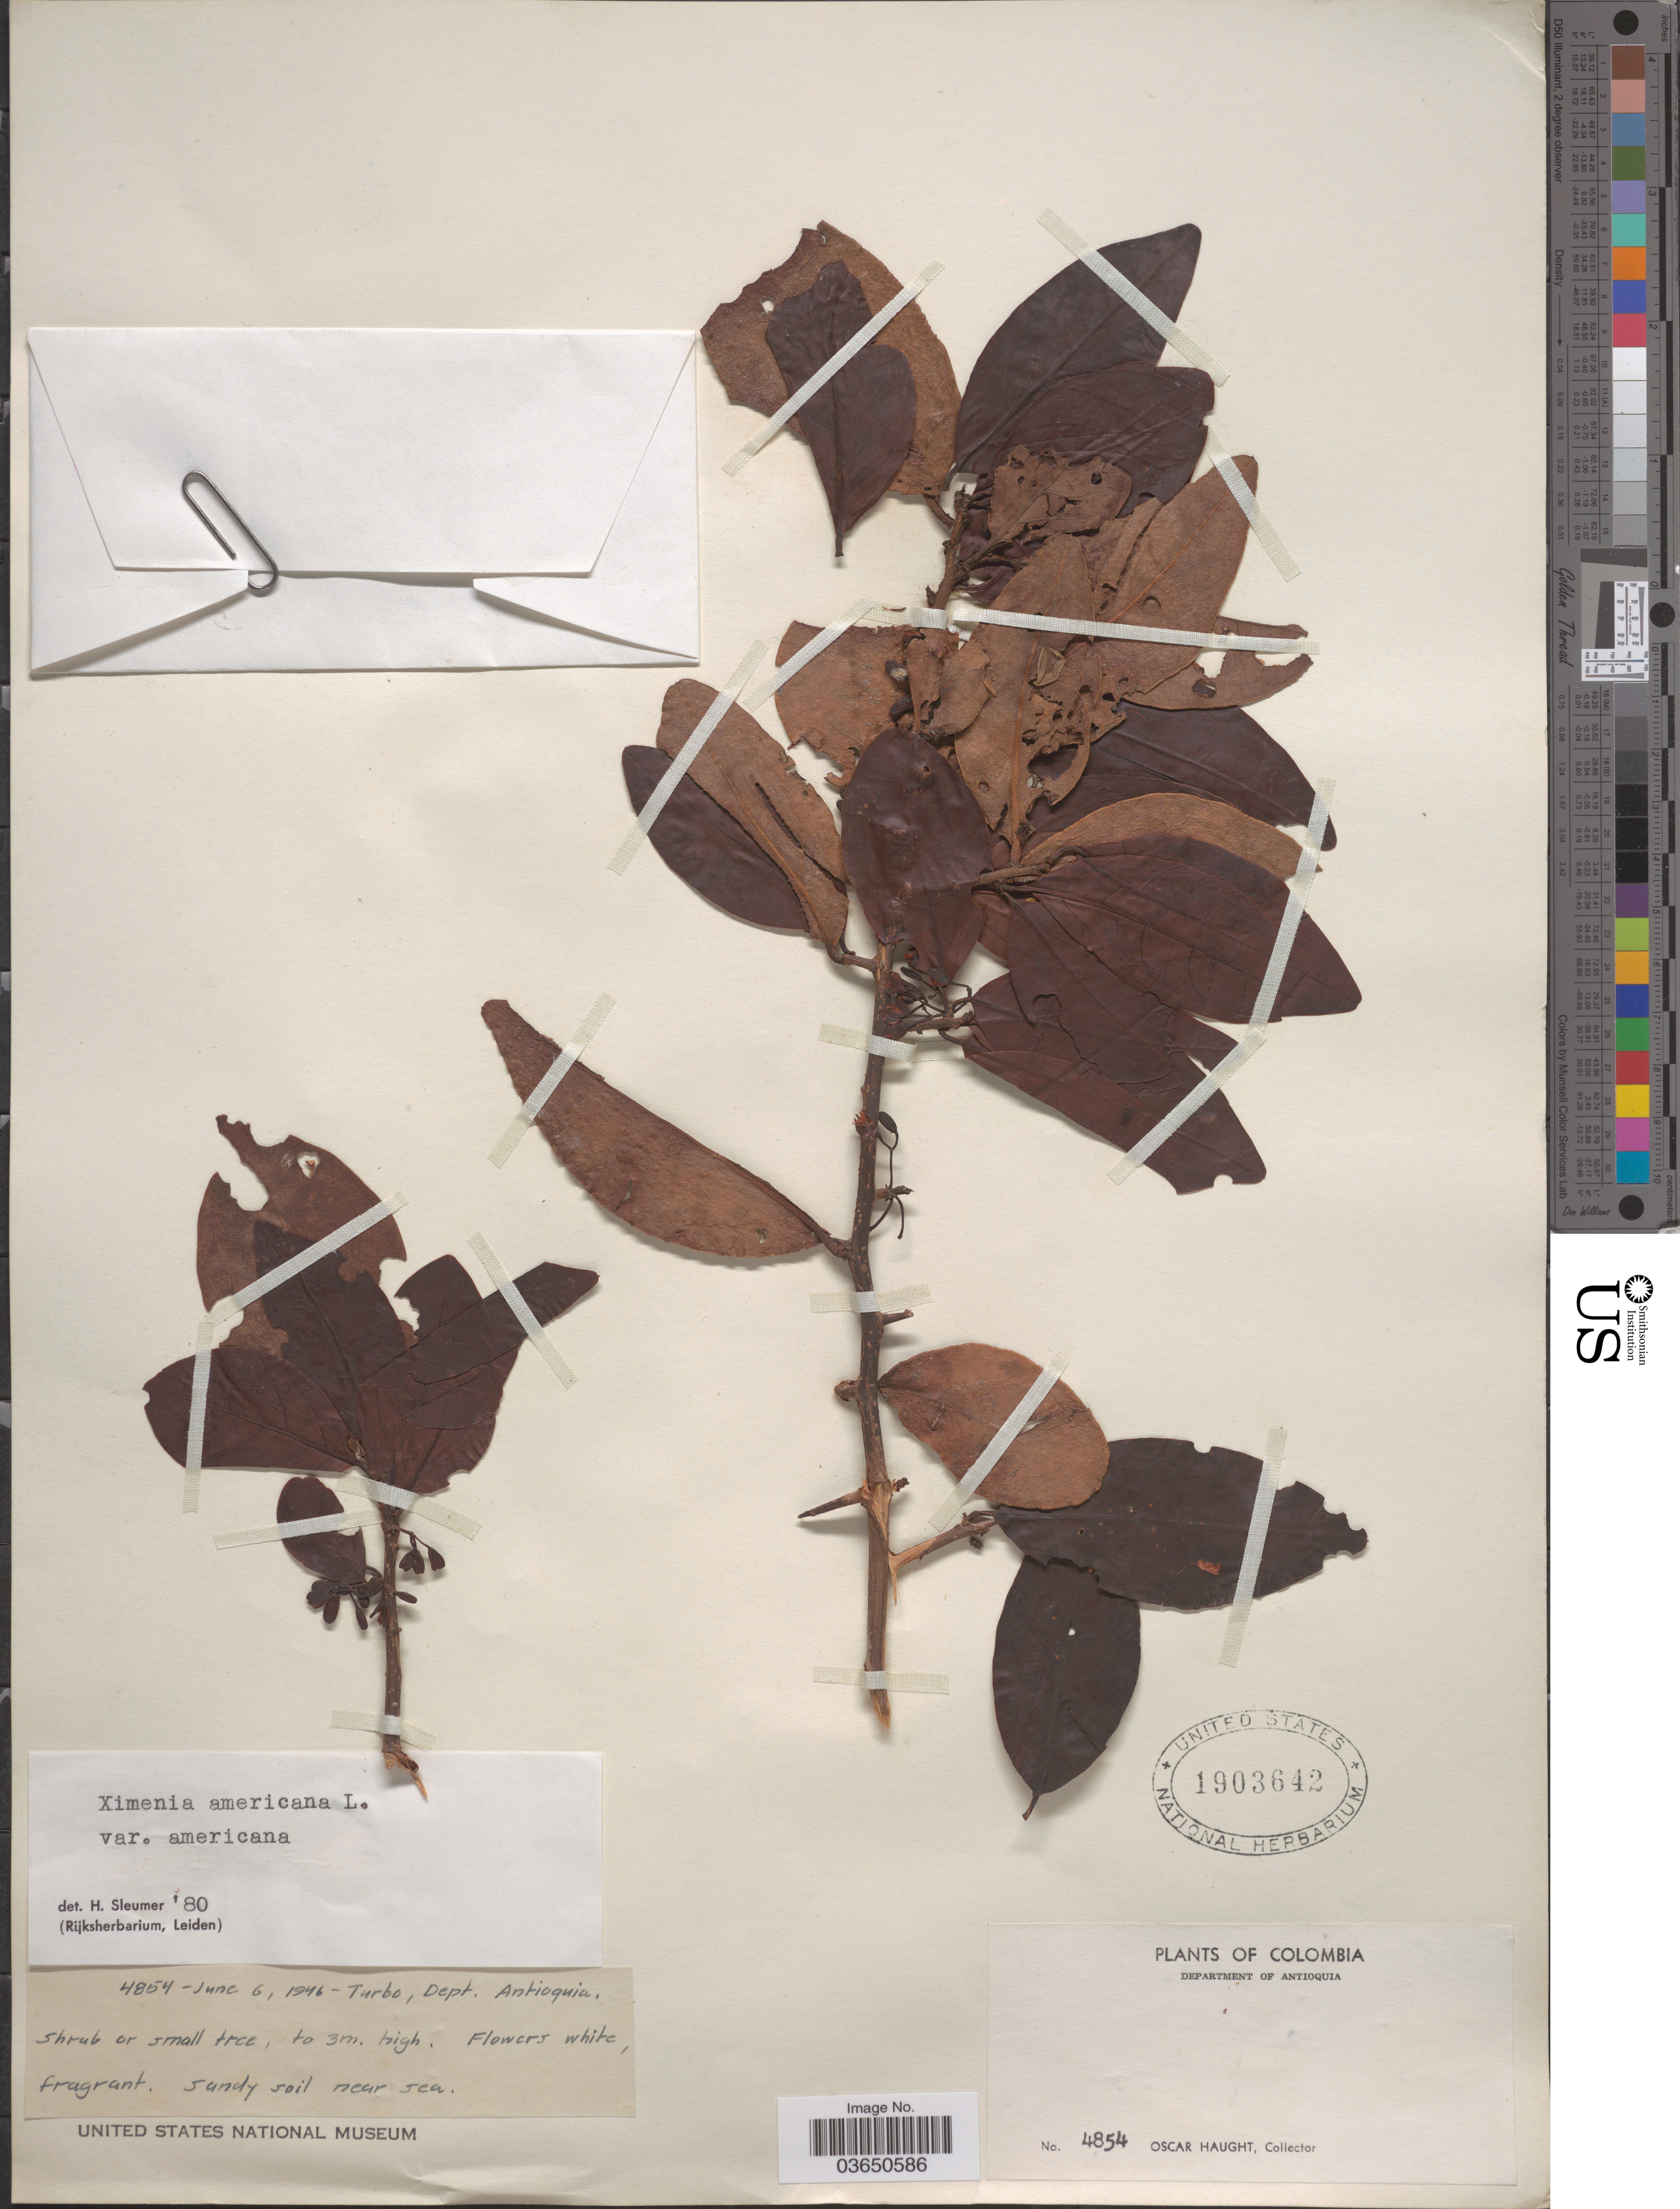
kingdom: Plantae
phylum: Tracheophyta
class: Magnoliopsida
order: Santalales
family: Ximeniaceae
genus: Ximenia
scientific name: Ximenia americana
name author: L.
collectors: O. Haught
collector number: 4854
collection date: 1946-06-06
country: Colombia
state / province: Antioquia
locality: Turbo, Department of Antioquia.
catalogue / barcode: US 1903642